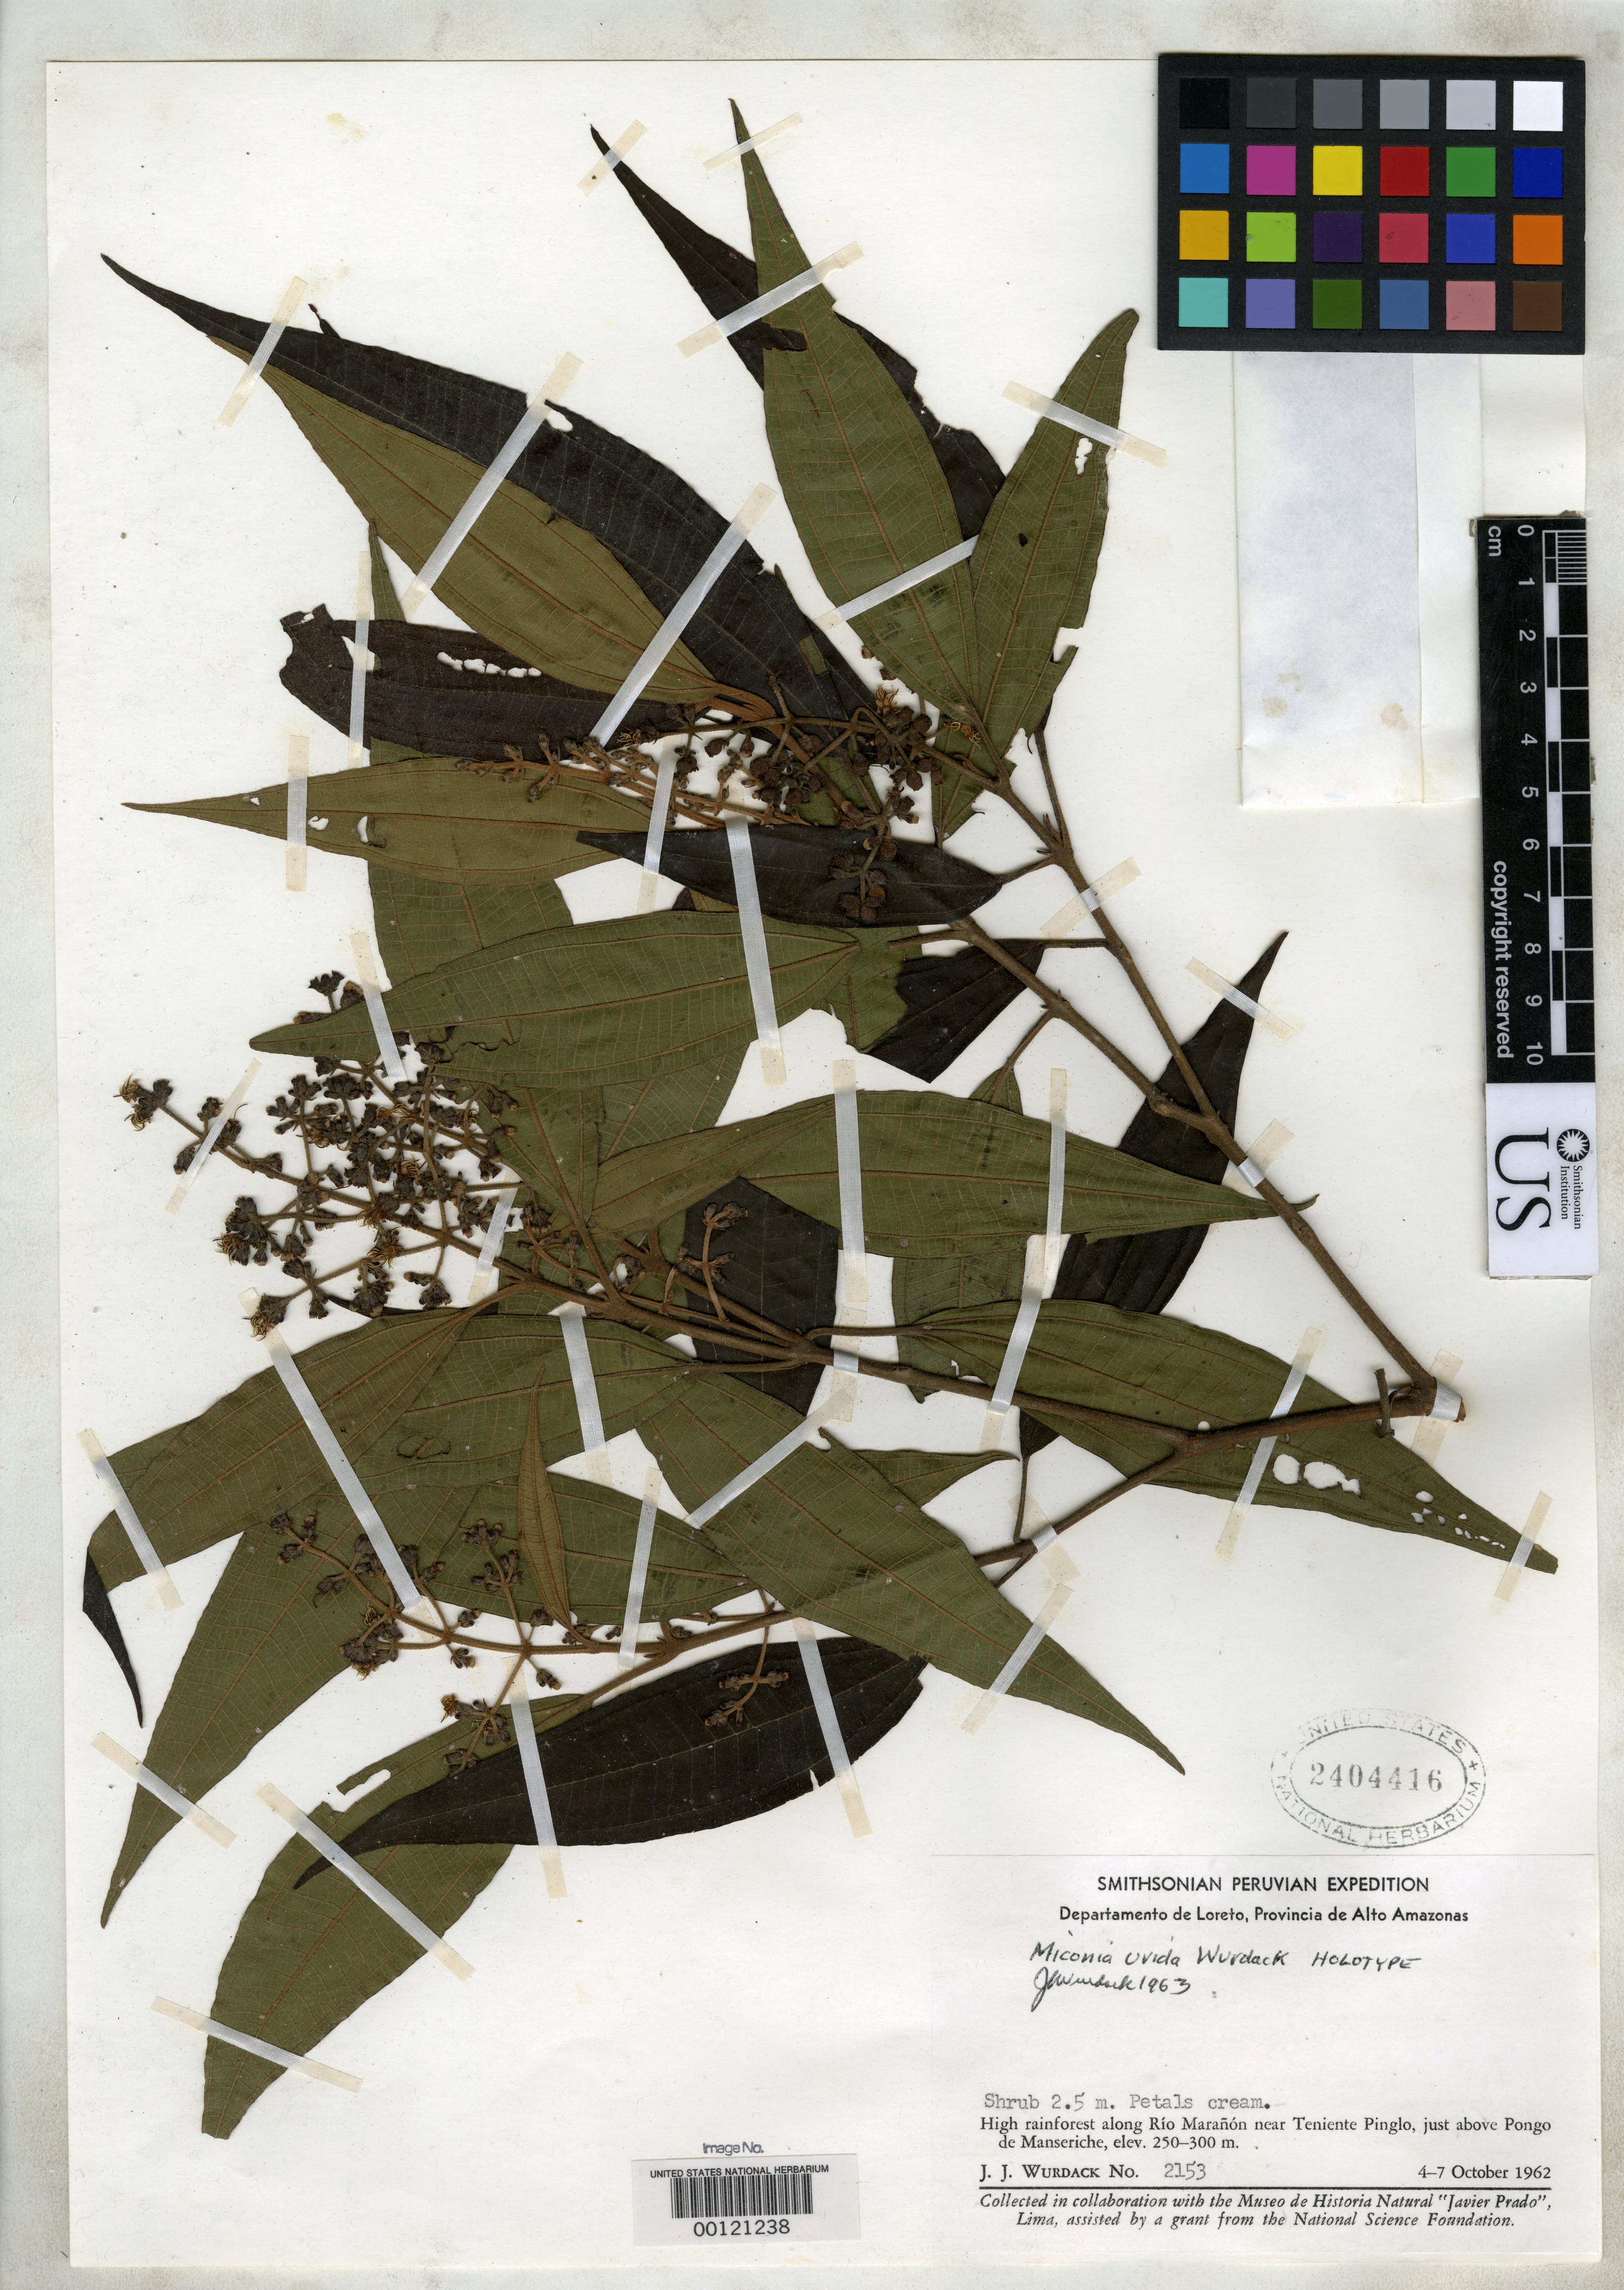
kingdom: Plantae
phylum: Tracheophyta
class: Magnoliopsida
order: Myrtales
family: Melastomataceae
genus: Miconia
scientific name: Miconia uvida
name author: Wurdack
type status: Holotype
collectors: J. J. Wurdack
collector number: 2153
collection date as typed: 04 Oct 1962 to 07 Oct 1962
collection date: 1962-10-04/1962-10-07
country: Peru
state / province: Loreto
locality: Pongo de Manseriche.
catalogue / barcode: US 2404416